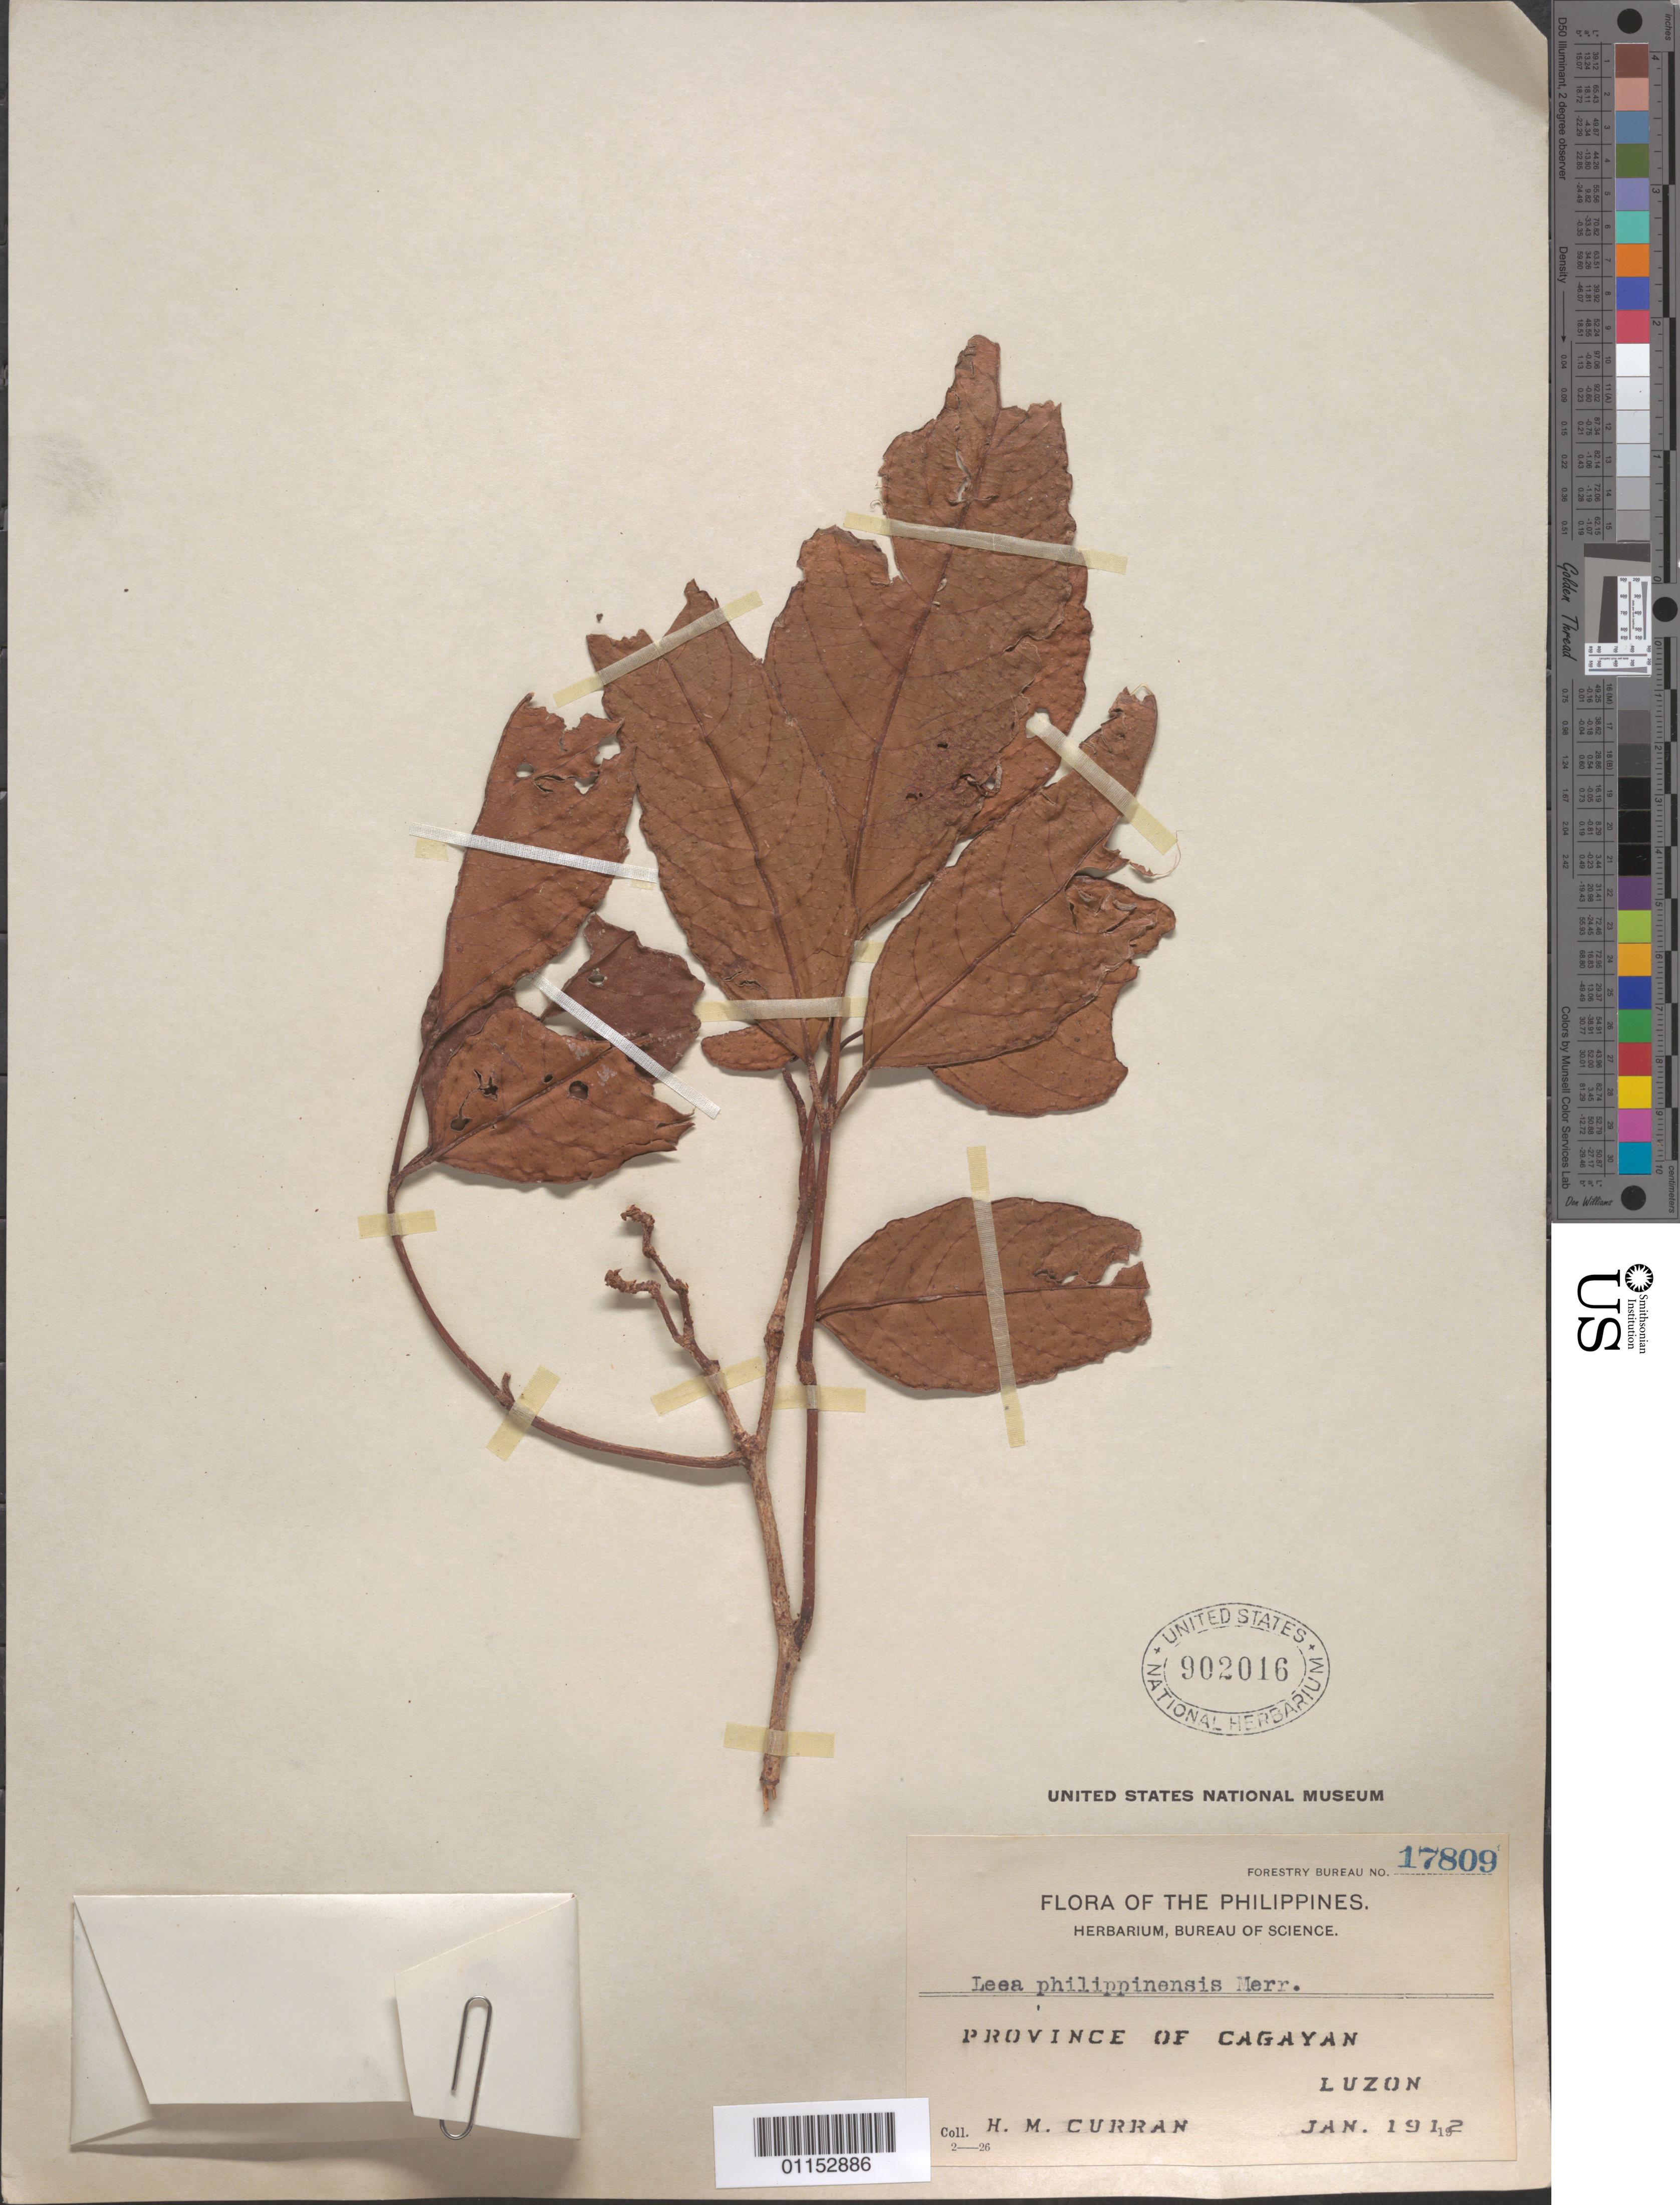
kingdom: Plantae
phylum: Tracheophyta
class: Magnoliopsida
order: Vitales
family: Vitaceae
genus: Leea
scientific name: Leea philippinensis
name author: Merr.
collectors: H. M. Curran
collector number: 17809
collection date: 1912-01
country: Philippines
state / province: Cagayan Valley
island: Luzon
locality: Cagayan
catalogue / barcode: US 902016